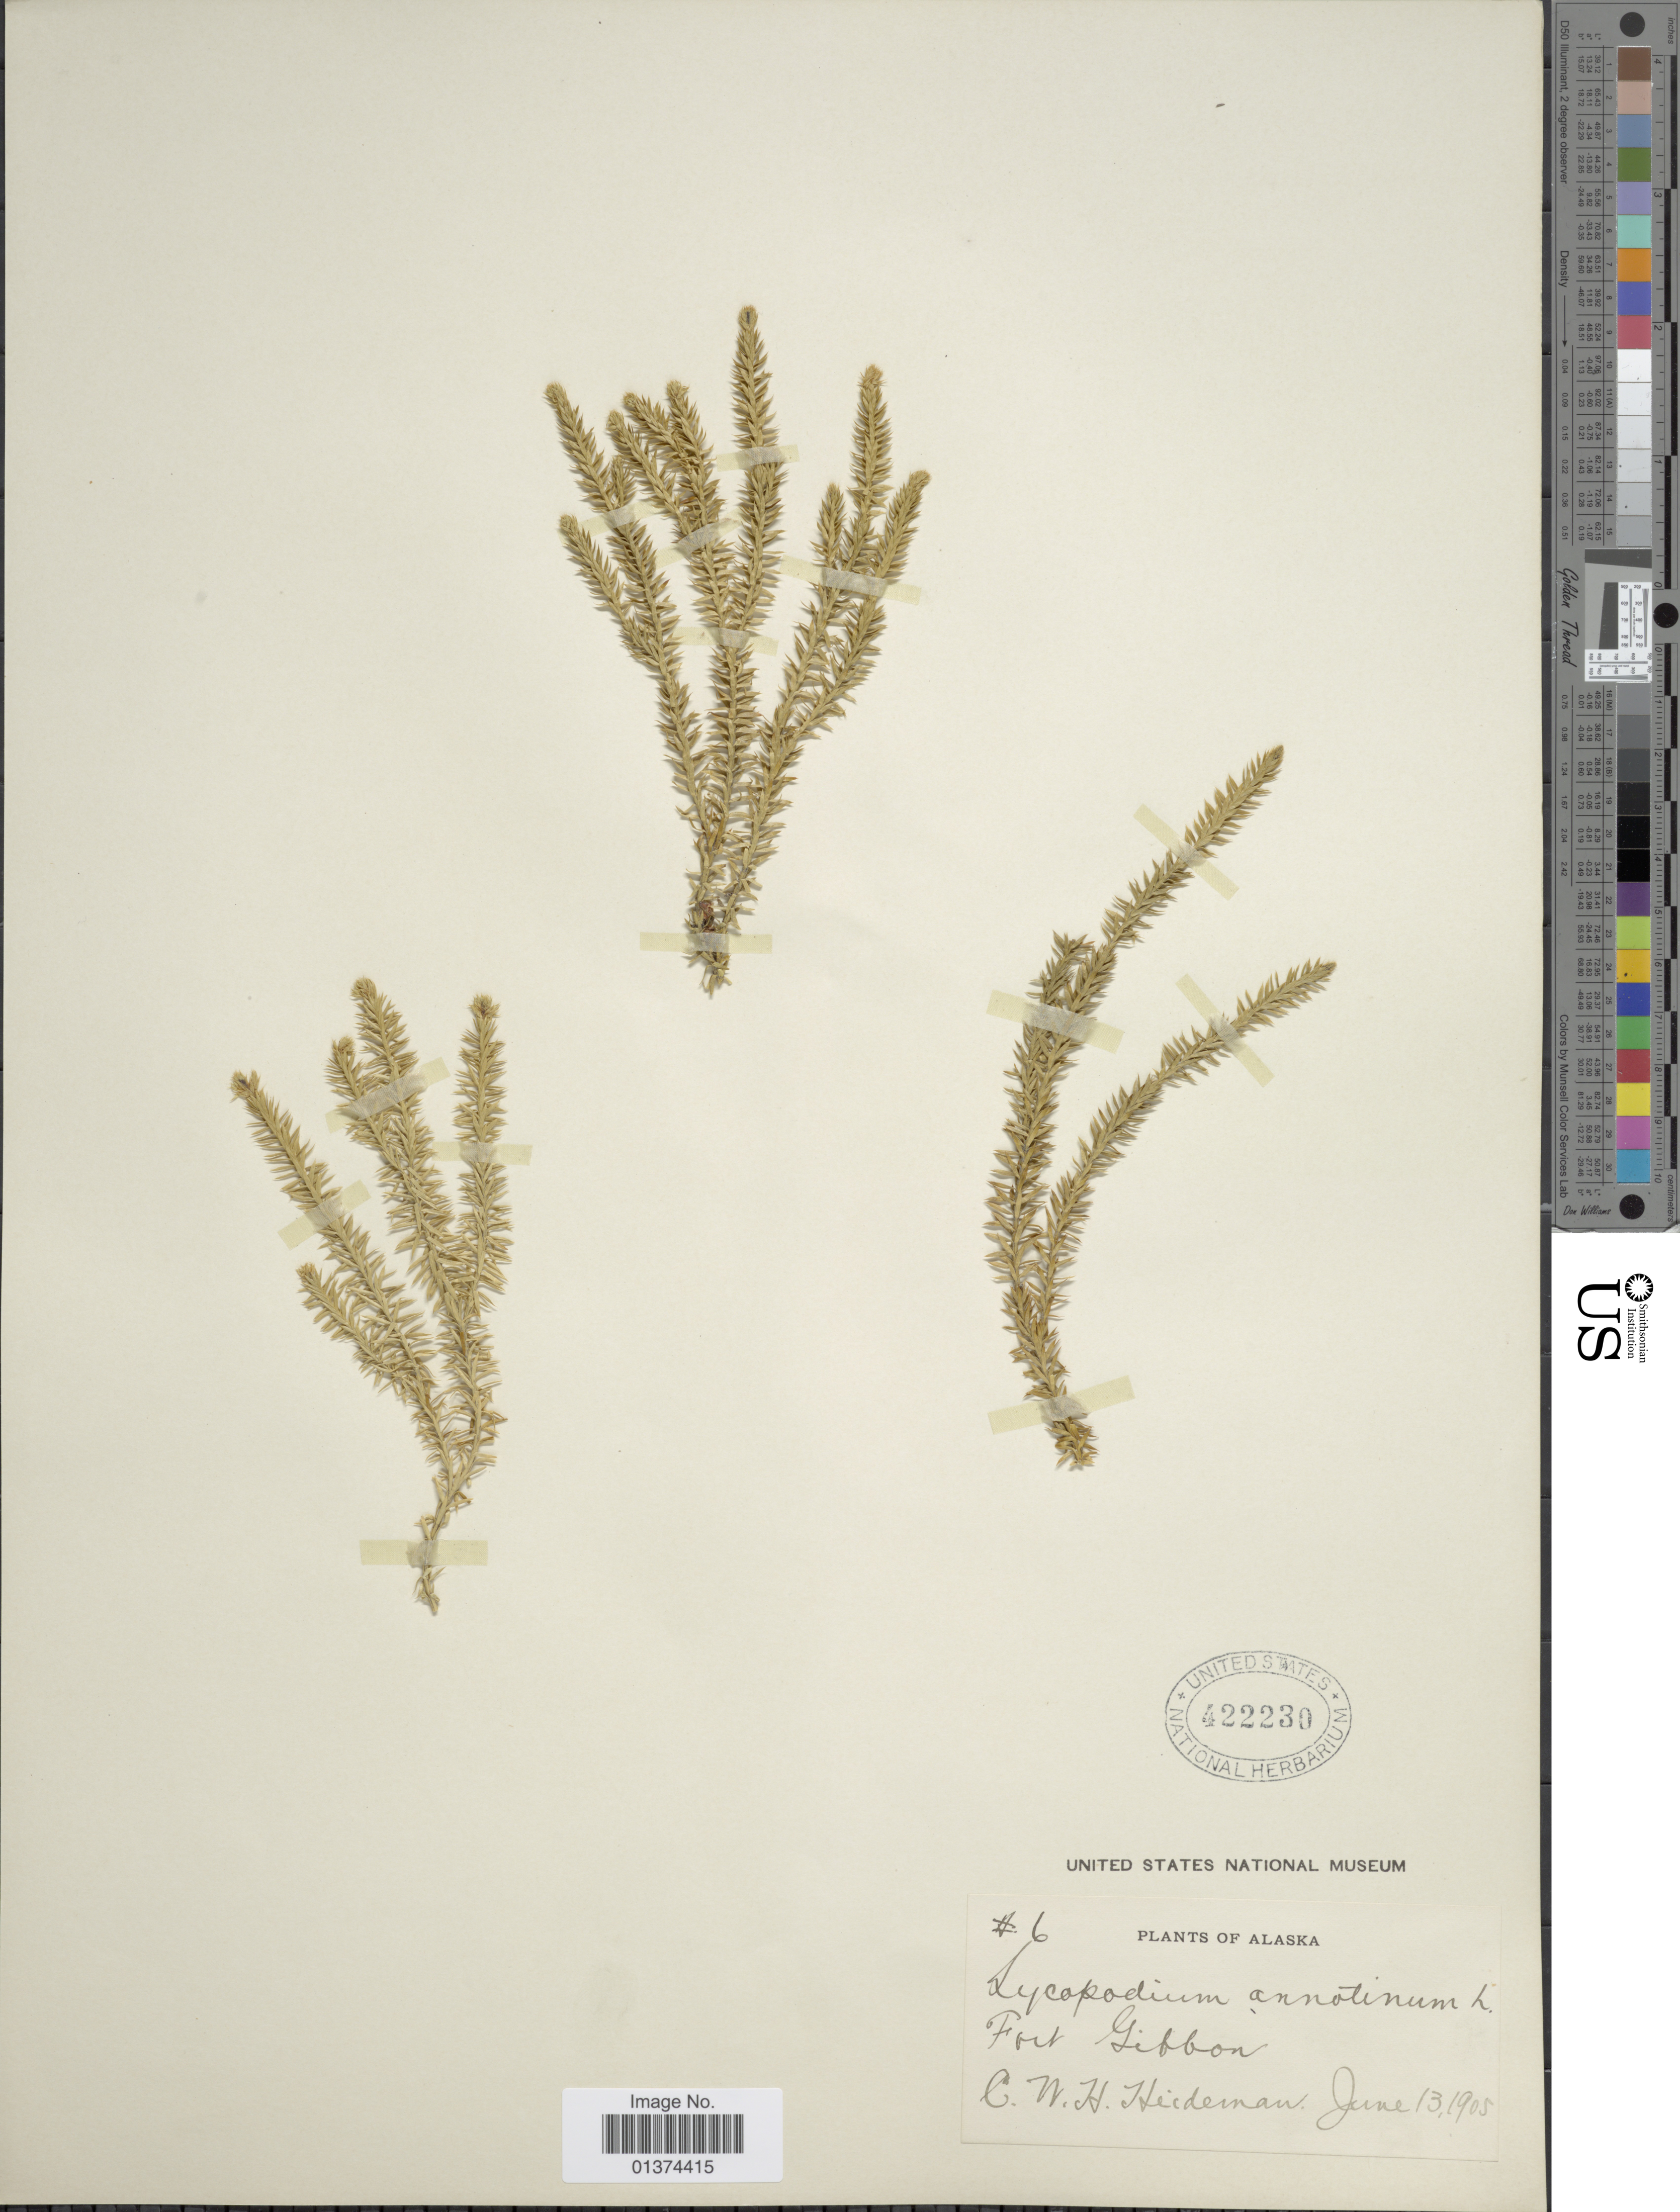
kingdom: Plantae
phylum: Tracheophyta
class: Lycopodiopsida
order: Lycopodiales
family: Lycopodiaceae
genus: Spinulum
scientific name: Spinulum annotinum subsp. annotinum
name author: (L.) A. Haines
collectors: C. Heideman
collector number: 6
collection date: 1905-06-13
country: United States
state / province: Alaska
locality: Fort Gibbon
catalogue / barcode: US 422230